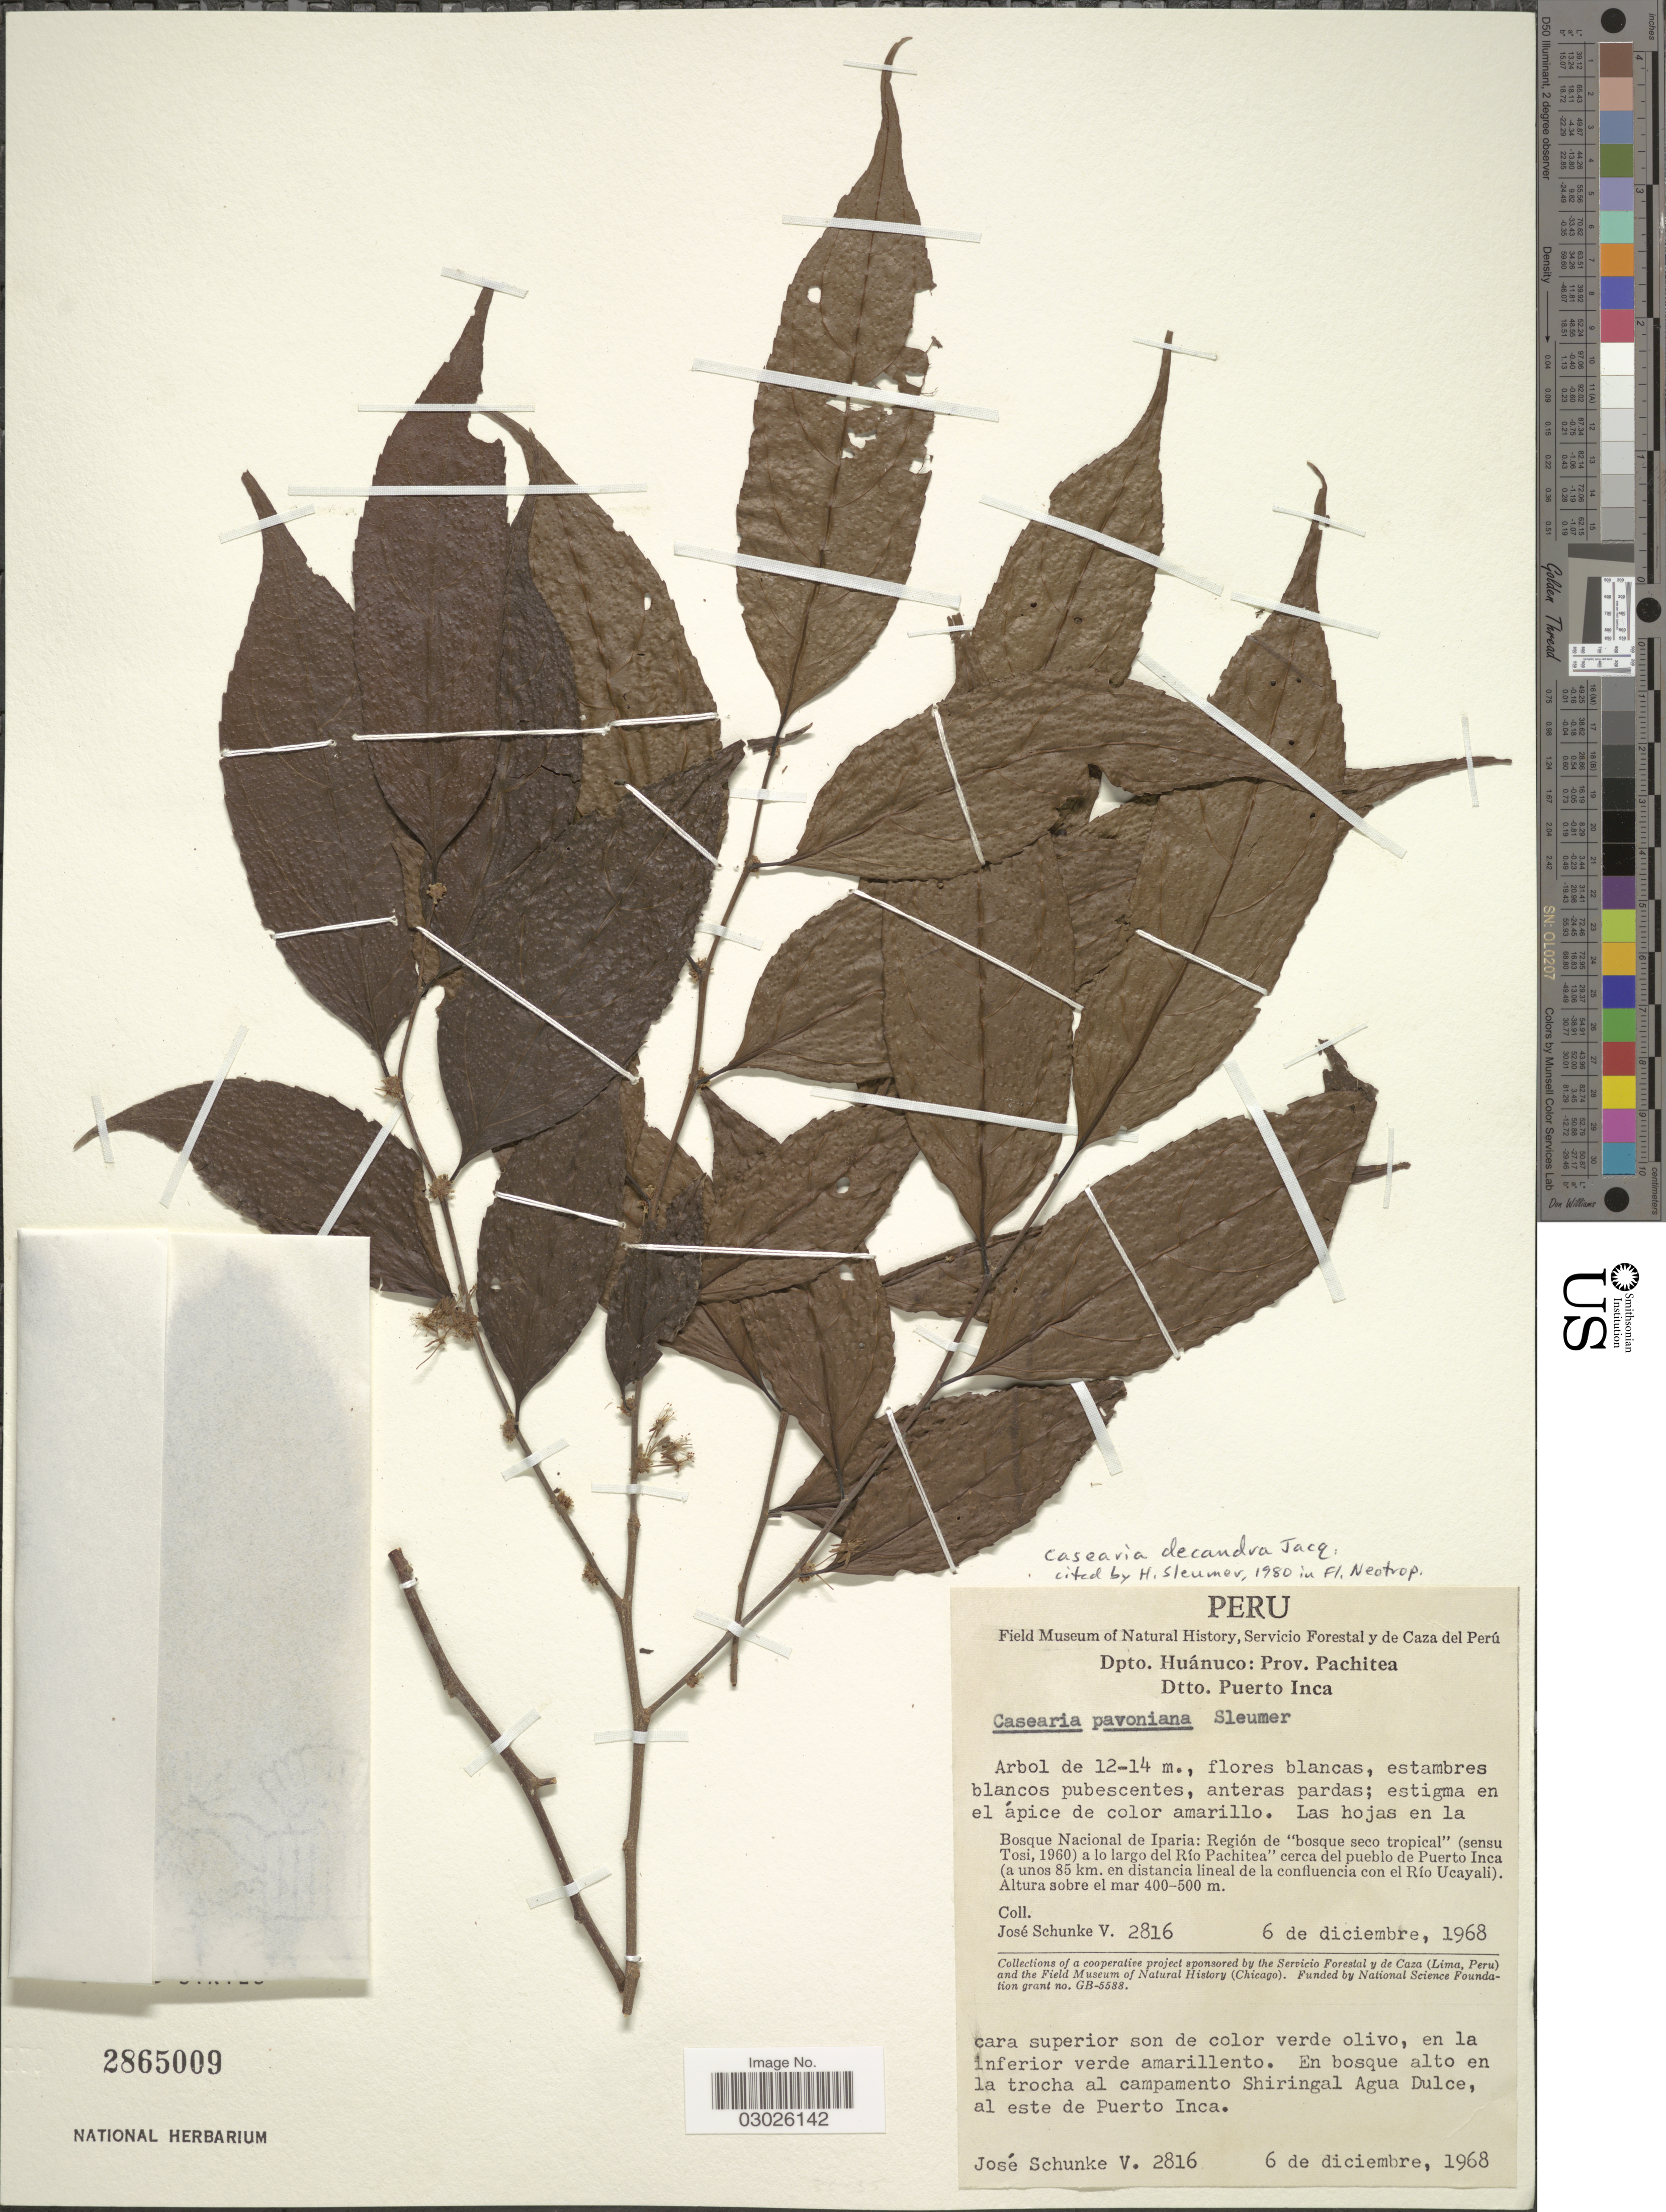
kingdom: Plantae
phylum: Tracheophyta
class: Magnoliopsida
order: Malpighiales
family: Salicaceae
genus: Casearia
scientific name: Casearia decandra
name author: Jacq.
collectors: J. Schunke Vigo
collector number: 2816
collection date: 1968-12-06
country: Peru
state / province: Huánuco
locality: Dpto. Huánuco: Prov. Pachitea, Dtto. Puerto Inca, En bosque alto en la trocha al campamento Shiringal Agua Dulce, al este de Puerto Inca, Bosque Nacional de Iparia: Región de "bosque seco tropical" (sensu Tosi, 1960) a lo largo del Río Pachitea, cerca del pueblo de Puerto Inca (a unos 85 km. en distancia lineal de la confluencia con el Río Ucayali).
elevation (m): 400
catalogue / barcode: US 2865009